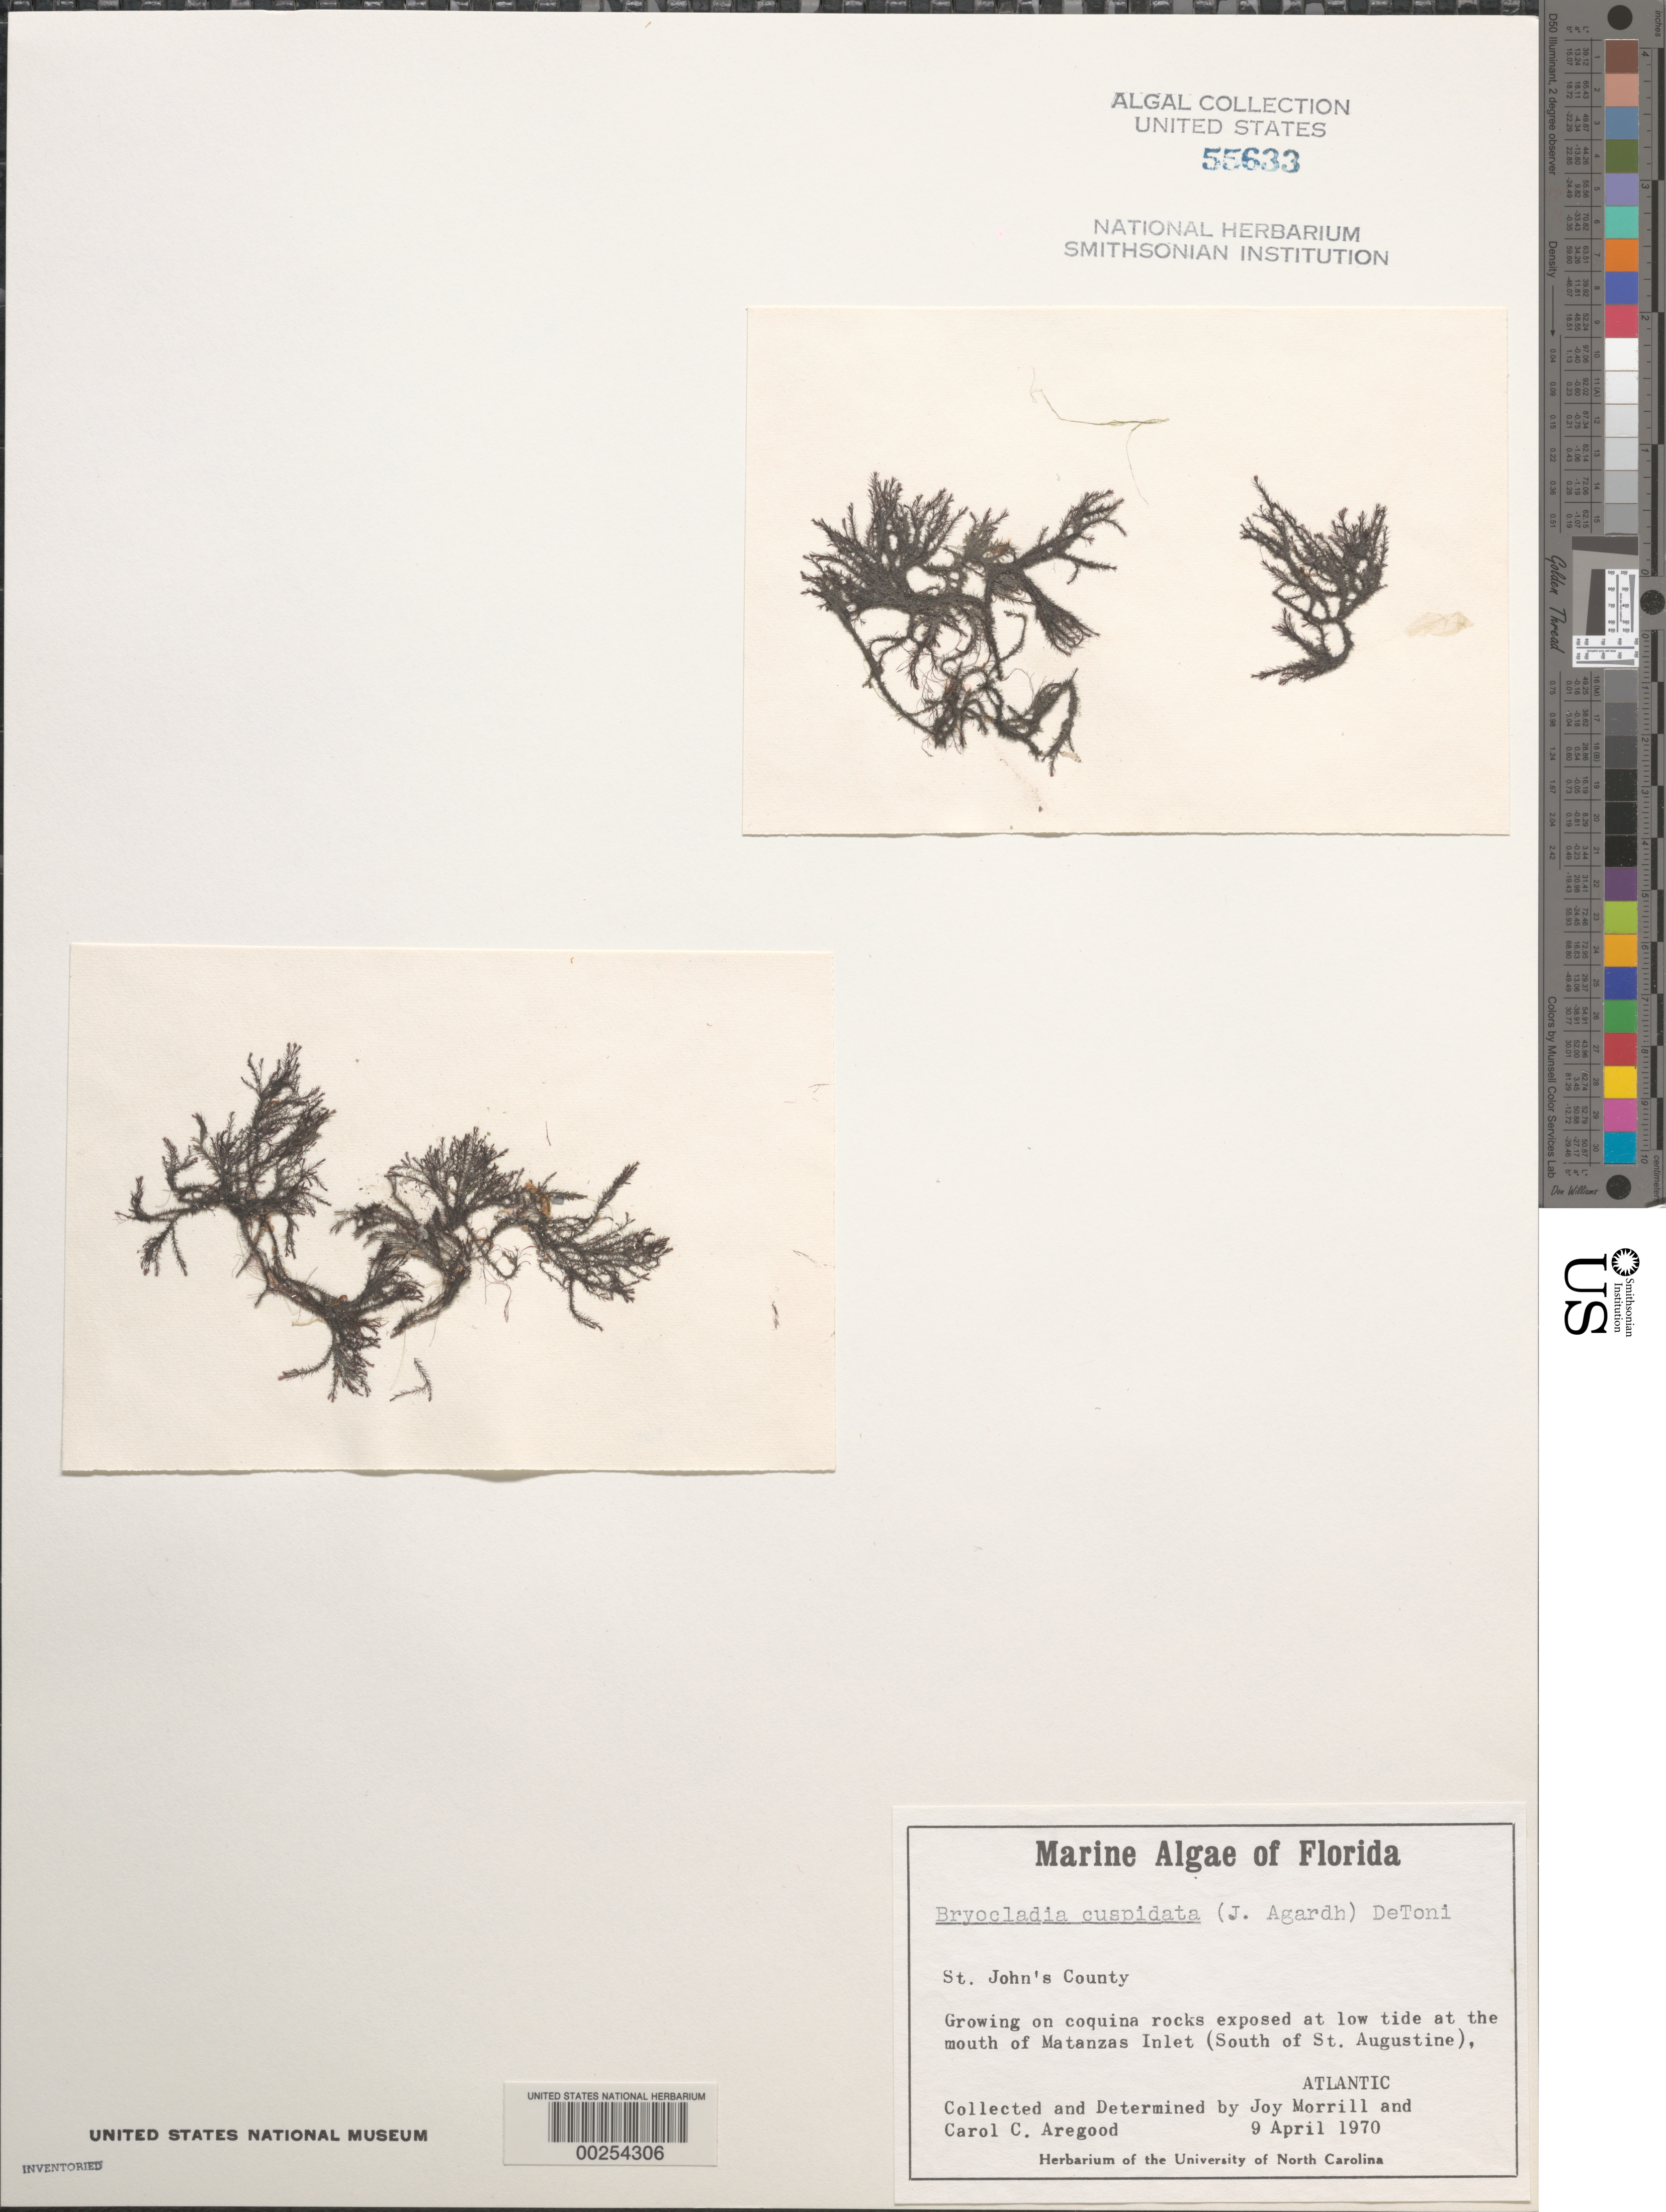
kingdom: Plantae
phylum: Rhodophyta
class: Florideophyceae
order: Ceramiales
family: Rhodomelaceae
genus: Bryocladia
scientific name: Bryocladia cuspidata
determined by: Morrill, J.; Aregood, C. C.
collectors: J. Morrill & C. Aregood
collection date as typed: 09 Apr 1970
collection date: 1970-04-09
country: United States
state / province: Florida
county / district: Saint Johns County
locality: Matanzas Inlet south of St. Augustine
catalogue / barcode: US 55633